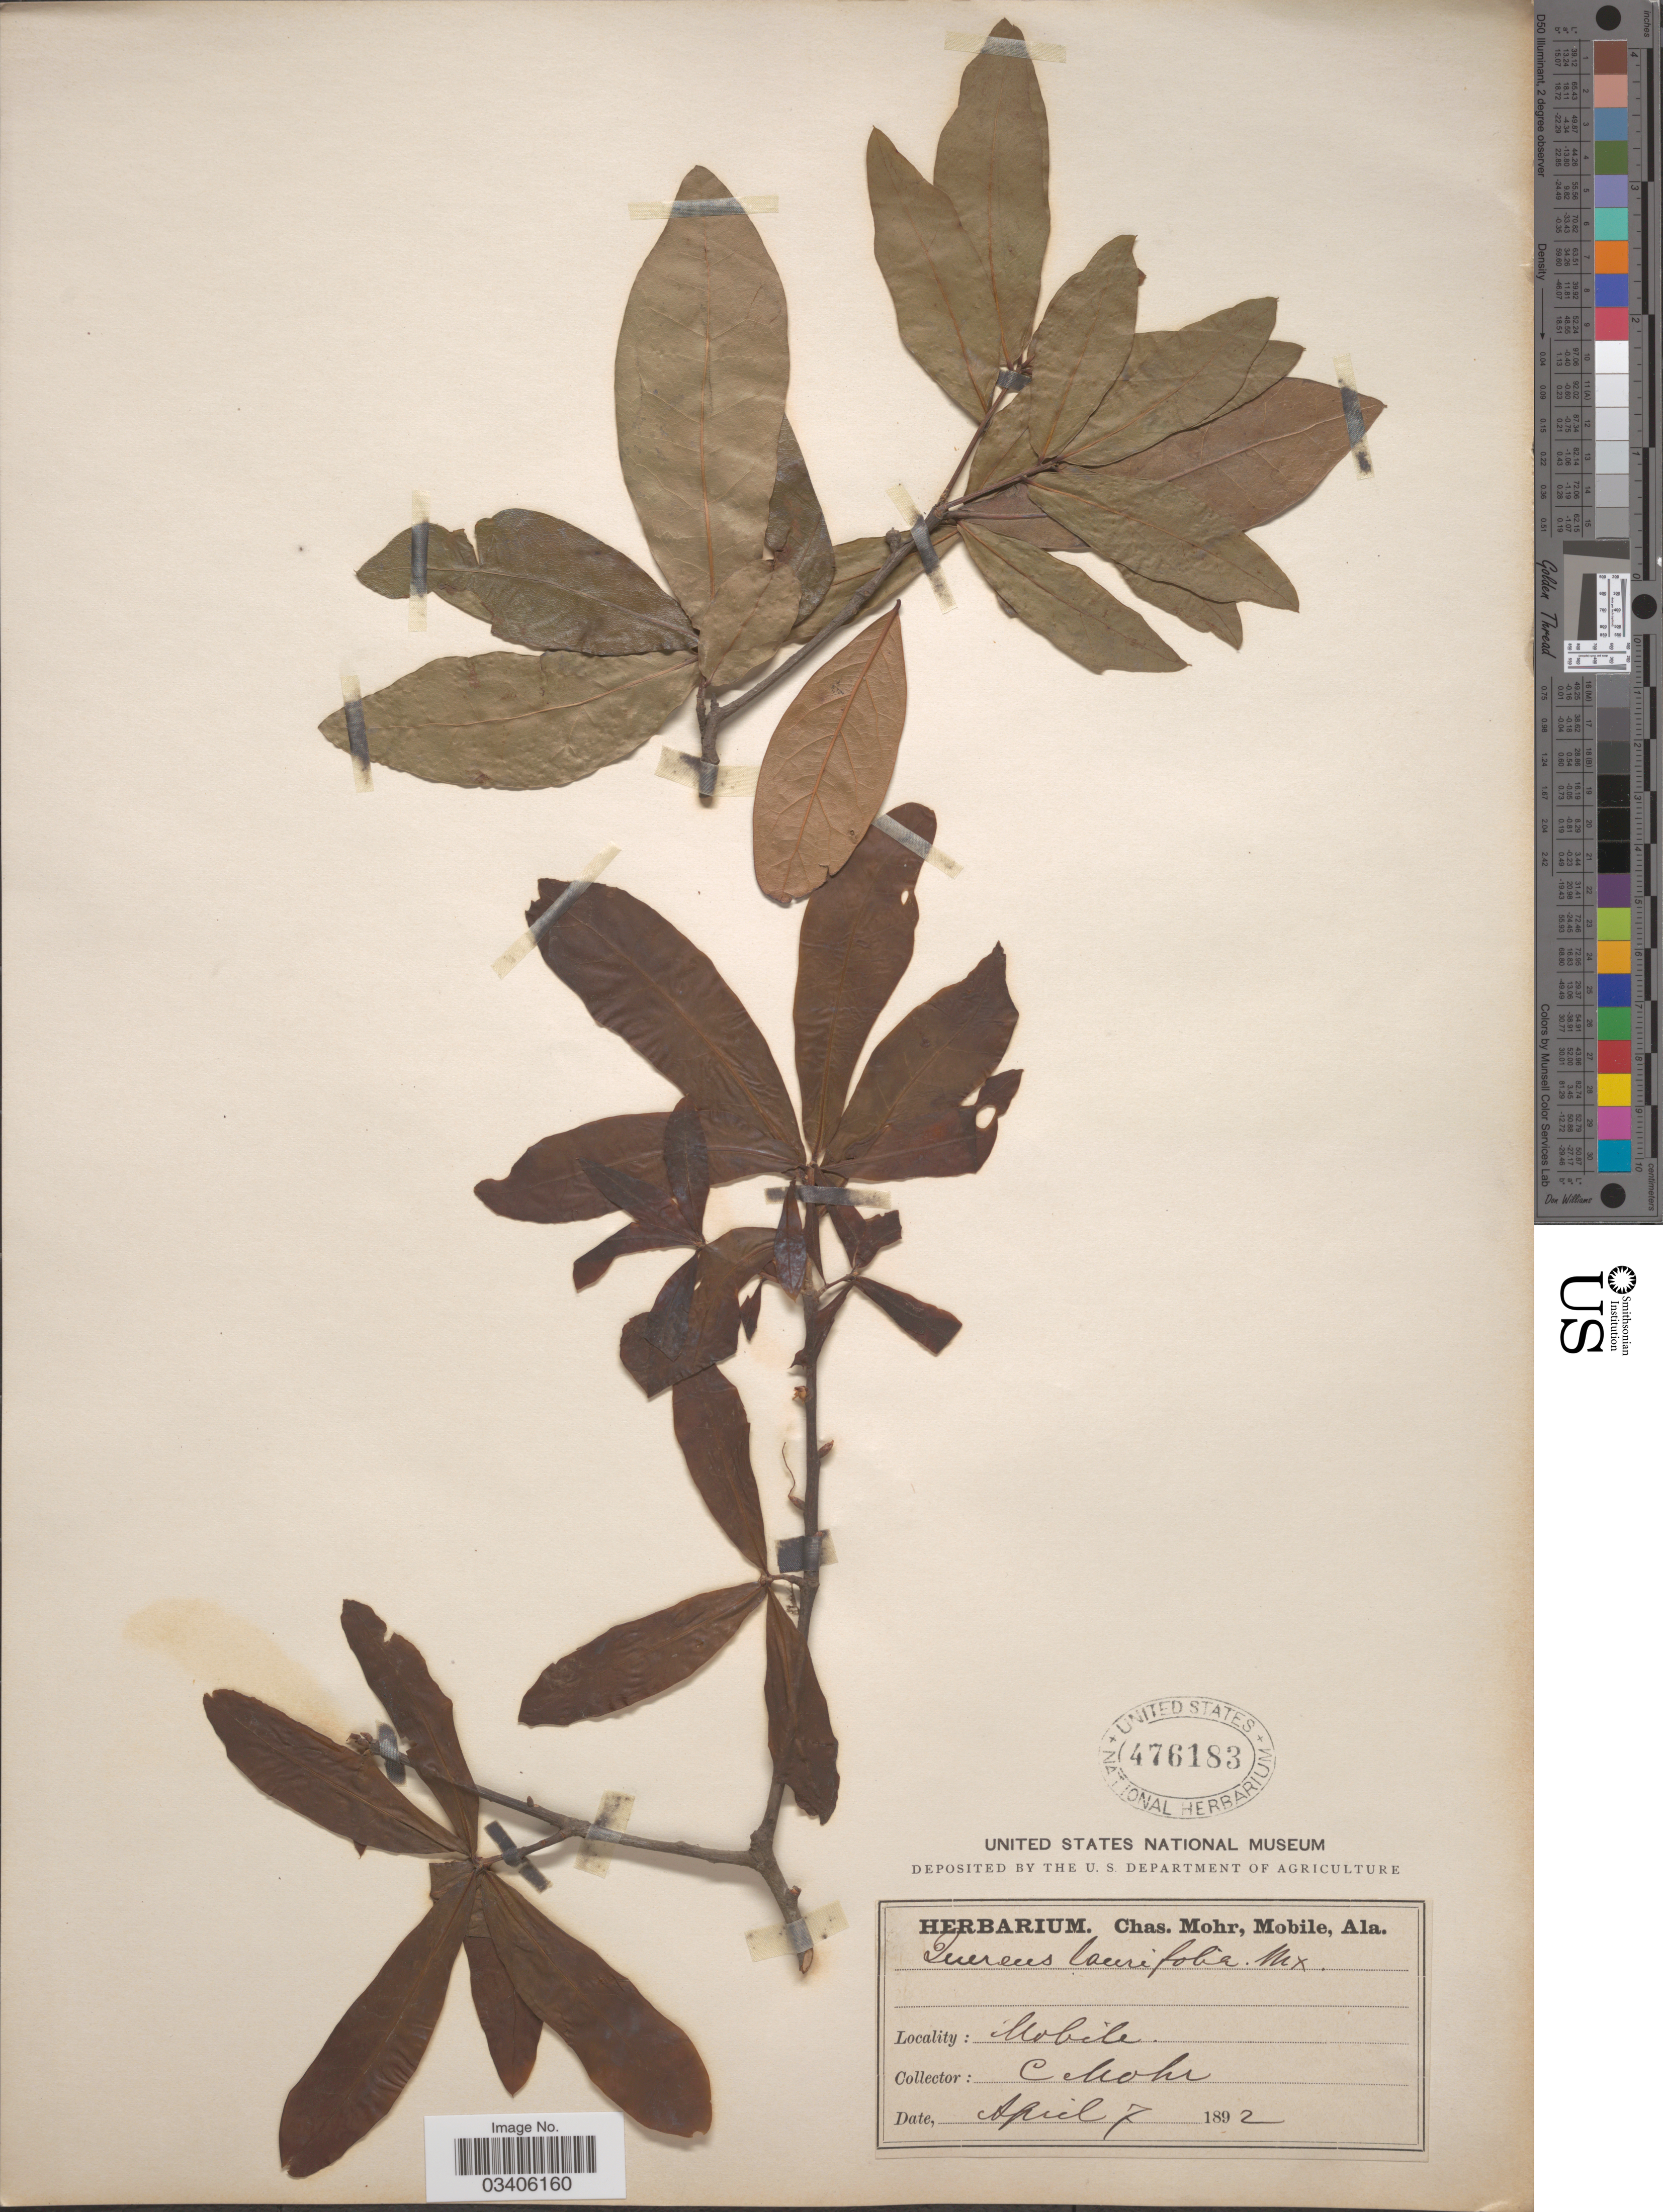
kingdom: Plantae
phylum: Tracheophyta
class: Magnoliopsida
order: Fagales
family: Fagaceae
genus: Quercus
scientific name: Quercus laurifolia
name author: Michx.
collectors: Mohr, C. T. (herbarium)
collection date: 1892-04-07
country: United States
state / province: Alabama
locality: Mobile.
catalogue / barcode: US 476183